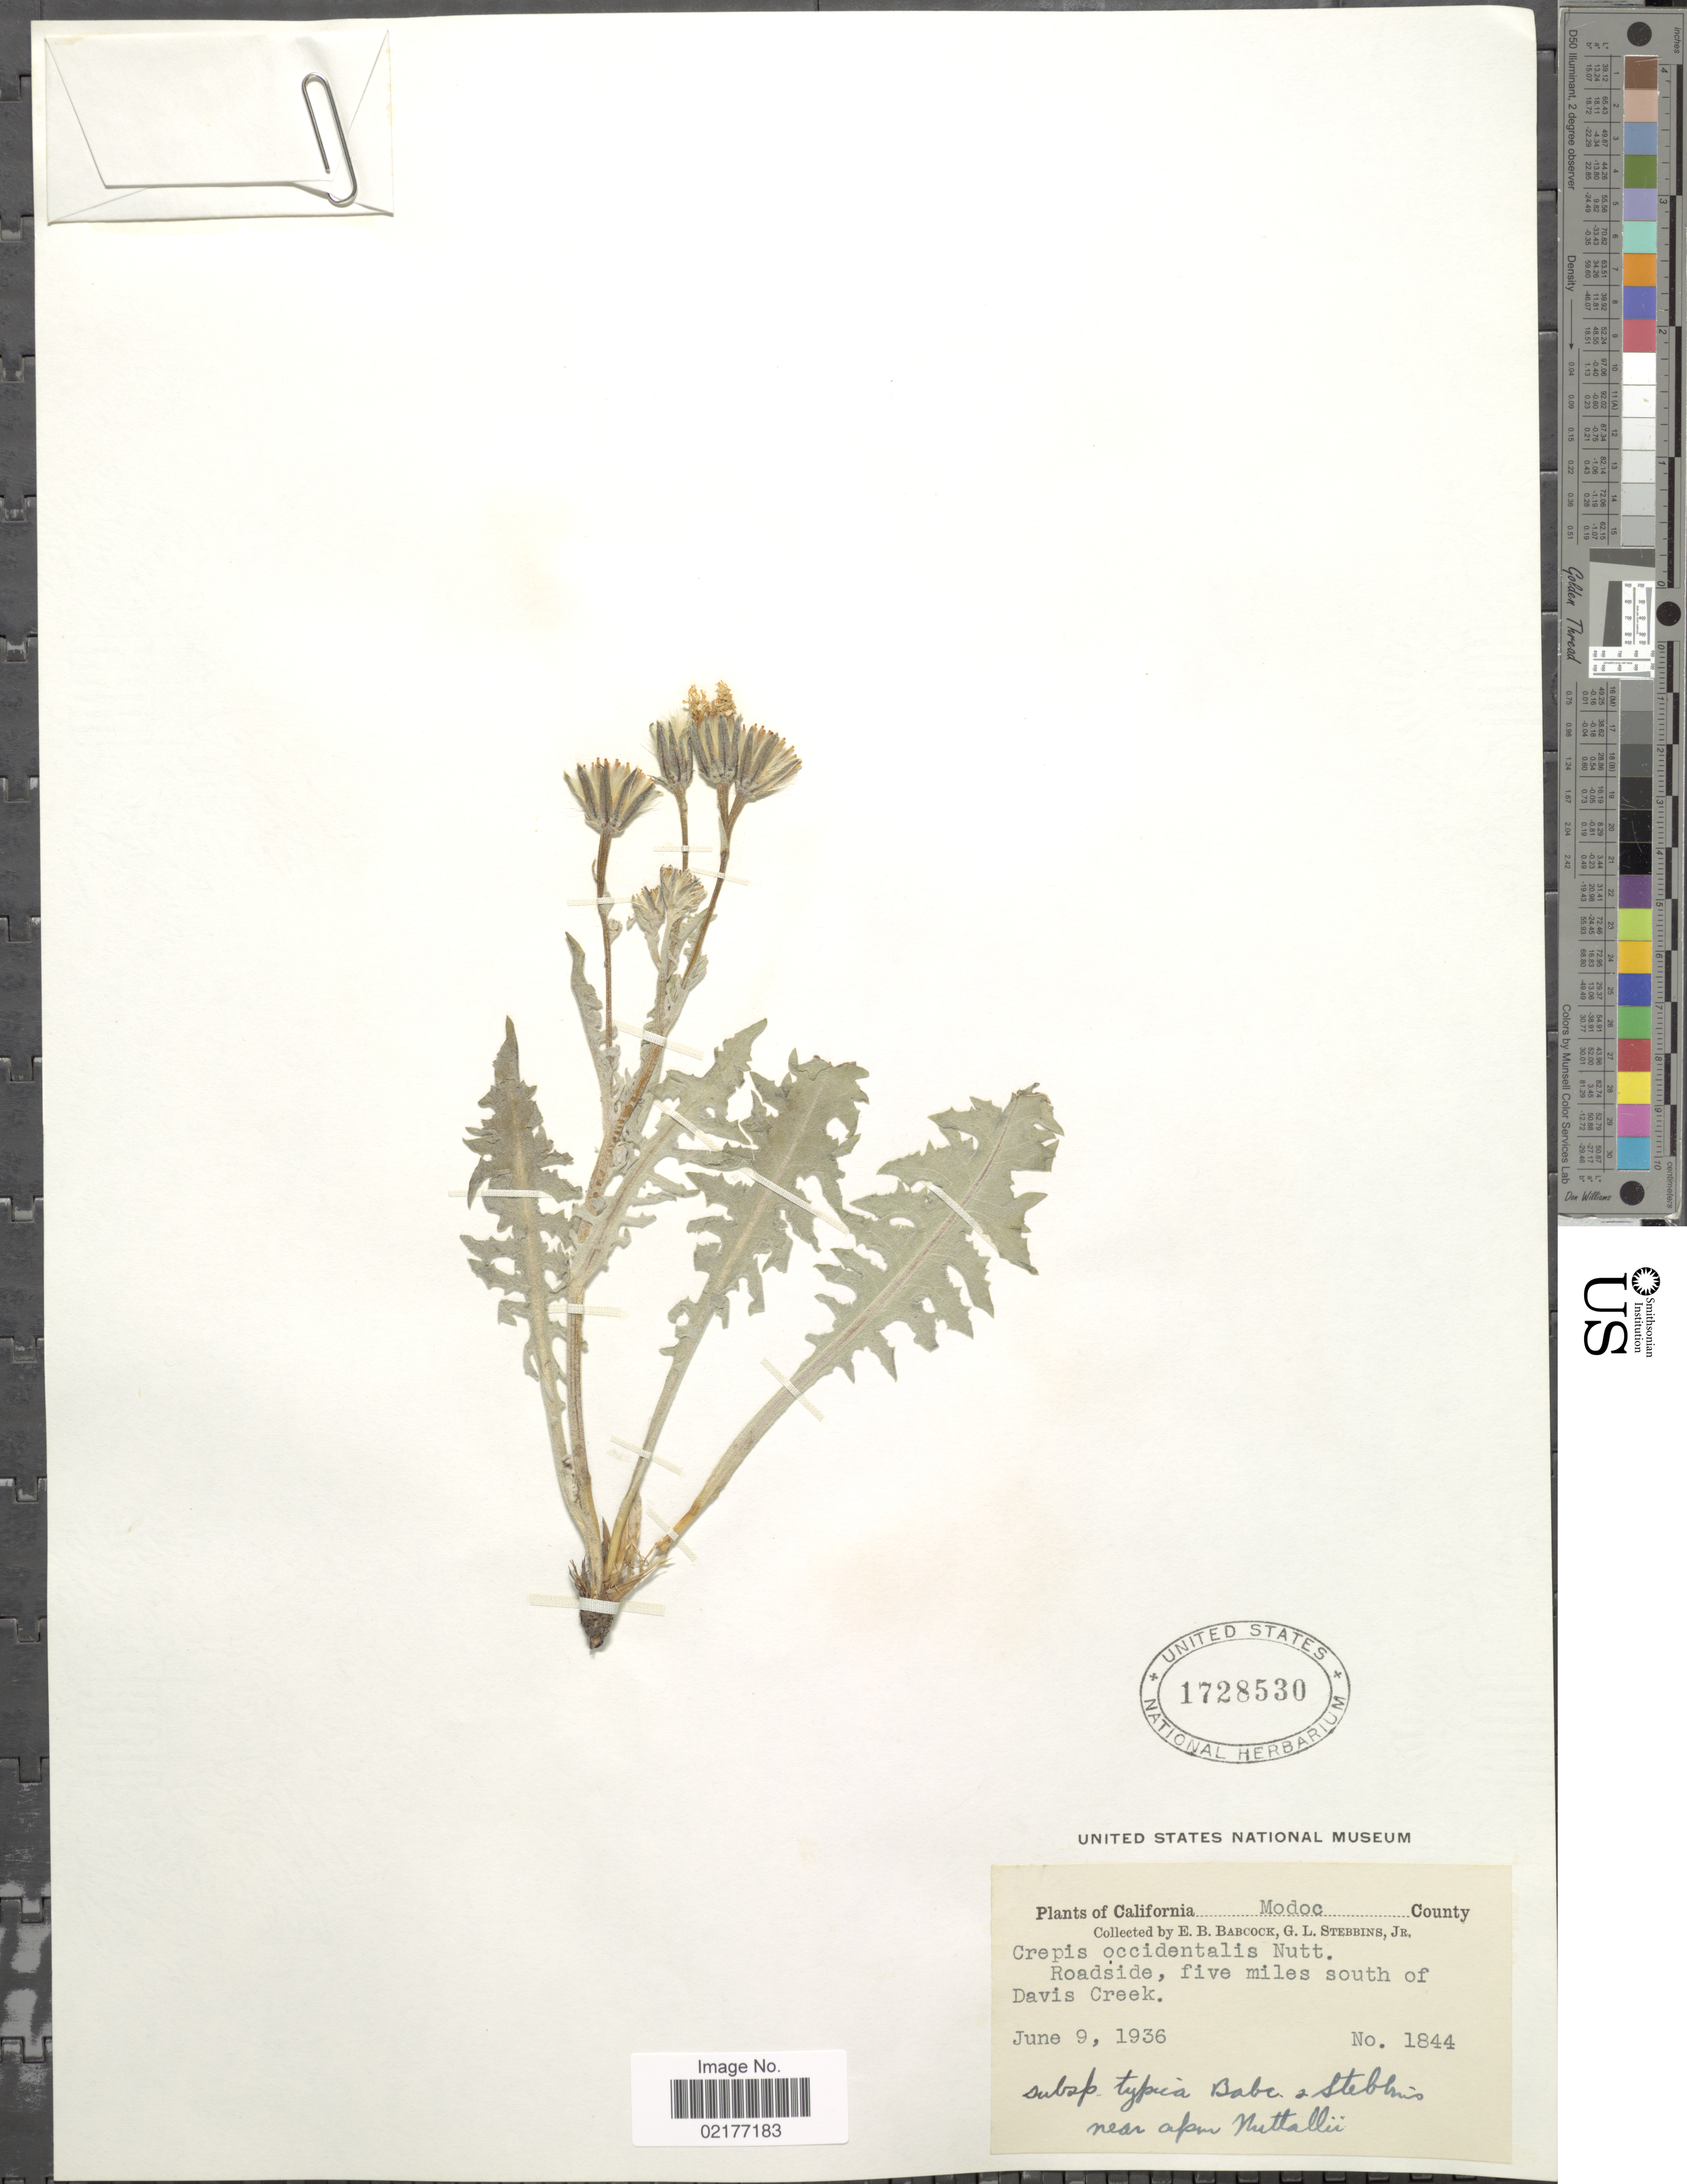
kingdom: Plantae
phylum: Tracheophyta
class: Magnoliopsida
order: Asterales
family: Asteraceae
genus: Crepis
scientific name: Crepis occidentalis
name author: Nutt.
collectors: E. B. Babcock & G. L. Stebbins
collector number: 1844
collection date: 1936-06-09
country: United States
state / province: California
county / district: Modoc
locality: Modoc County, Roadside, five miles south of Davis Creek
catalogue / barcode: US 1728530